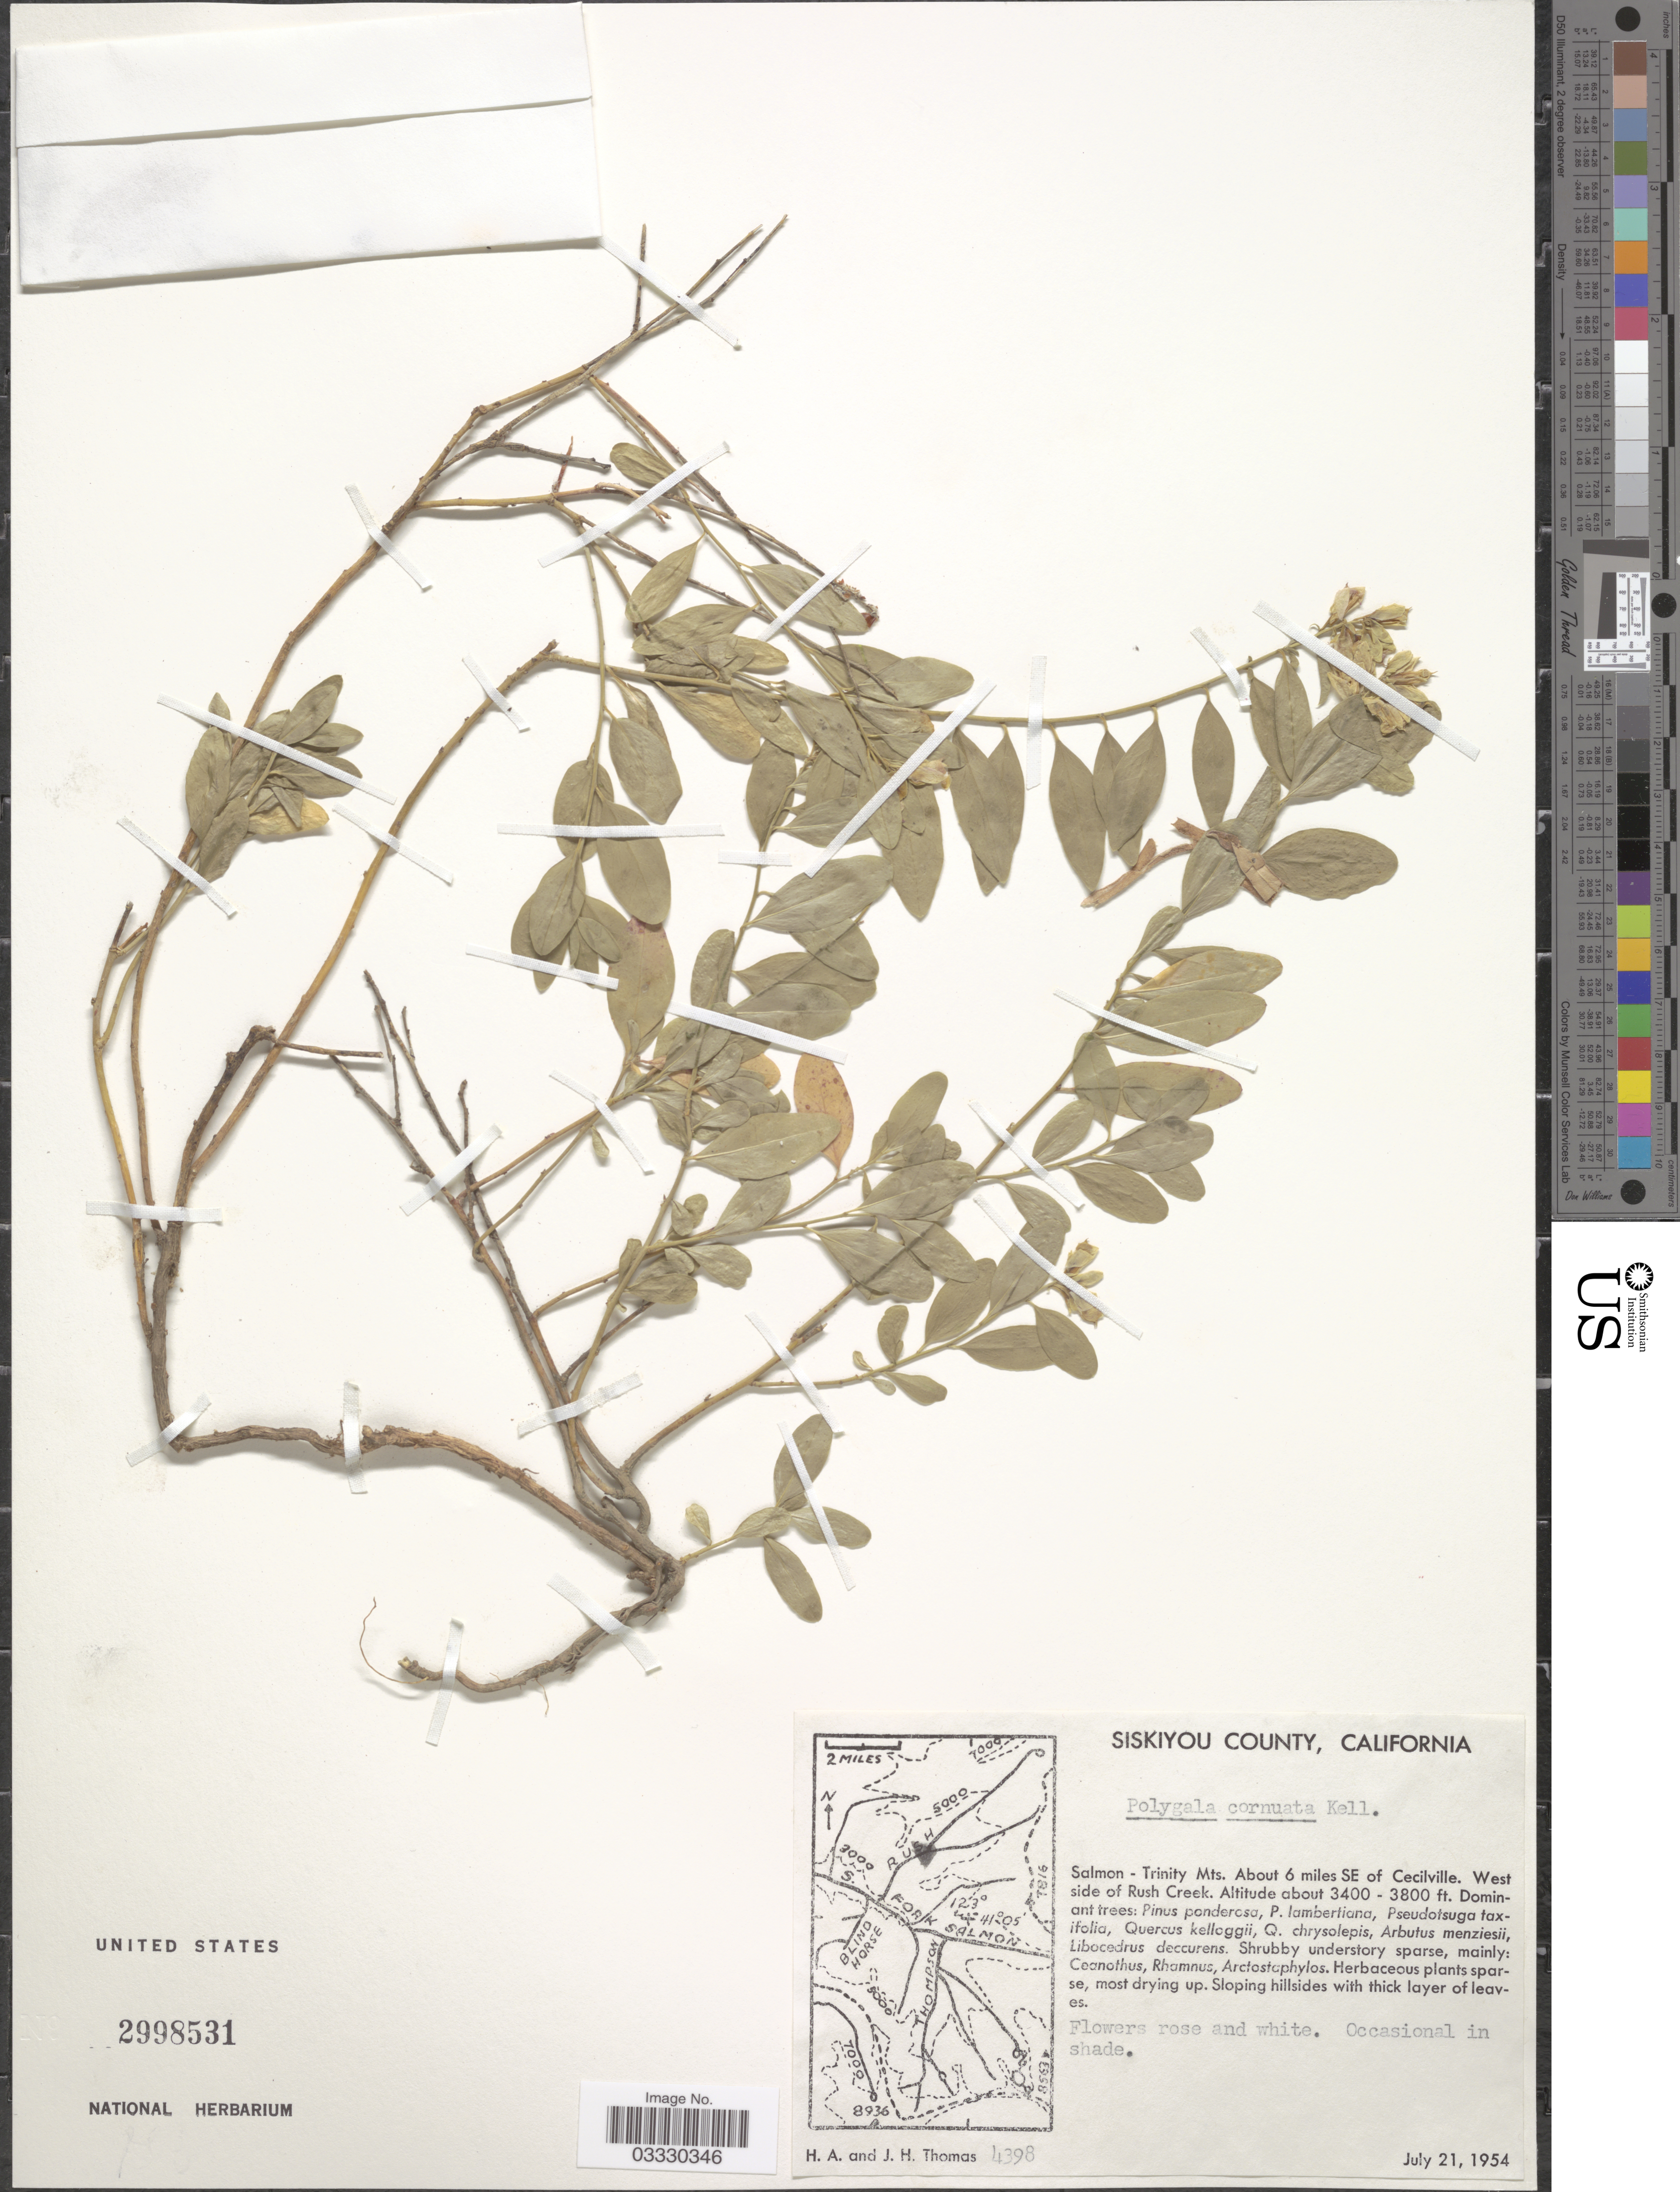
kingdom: Plantae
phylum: Tracheophyta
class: Magnoliopsida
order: Fabales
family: Polygalaceae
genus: Rhinotropis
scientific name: Rhinotropis cornuta var. cornuta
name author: (Kellogg) J.R. Abbott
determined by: Strong, Mark T., (BOT), Smithsonian Institution - National Museum of Natural History (UNITED STATES)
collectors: H. Thomas & J. H. Thomas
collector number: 4398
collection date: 1954-07-21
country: United States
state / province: California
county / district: Siskiyou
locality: Siskiyou County. Salmon - Trinity Mts. About 6 miles SE of Cecilville. West side of Rush Creek.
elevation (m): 1036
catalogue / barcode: US 2998531